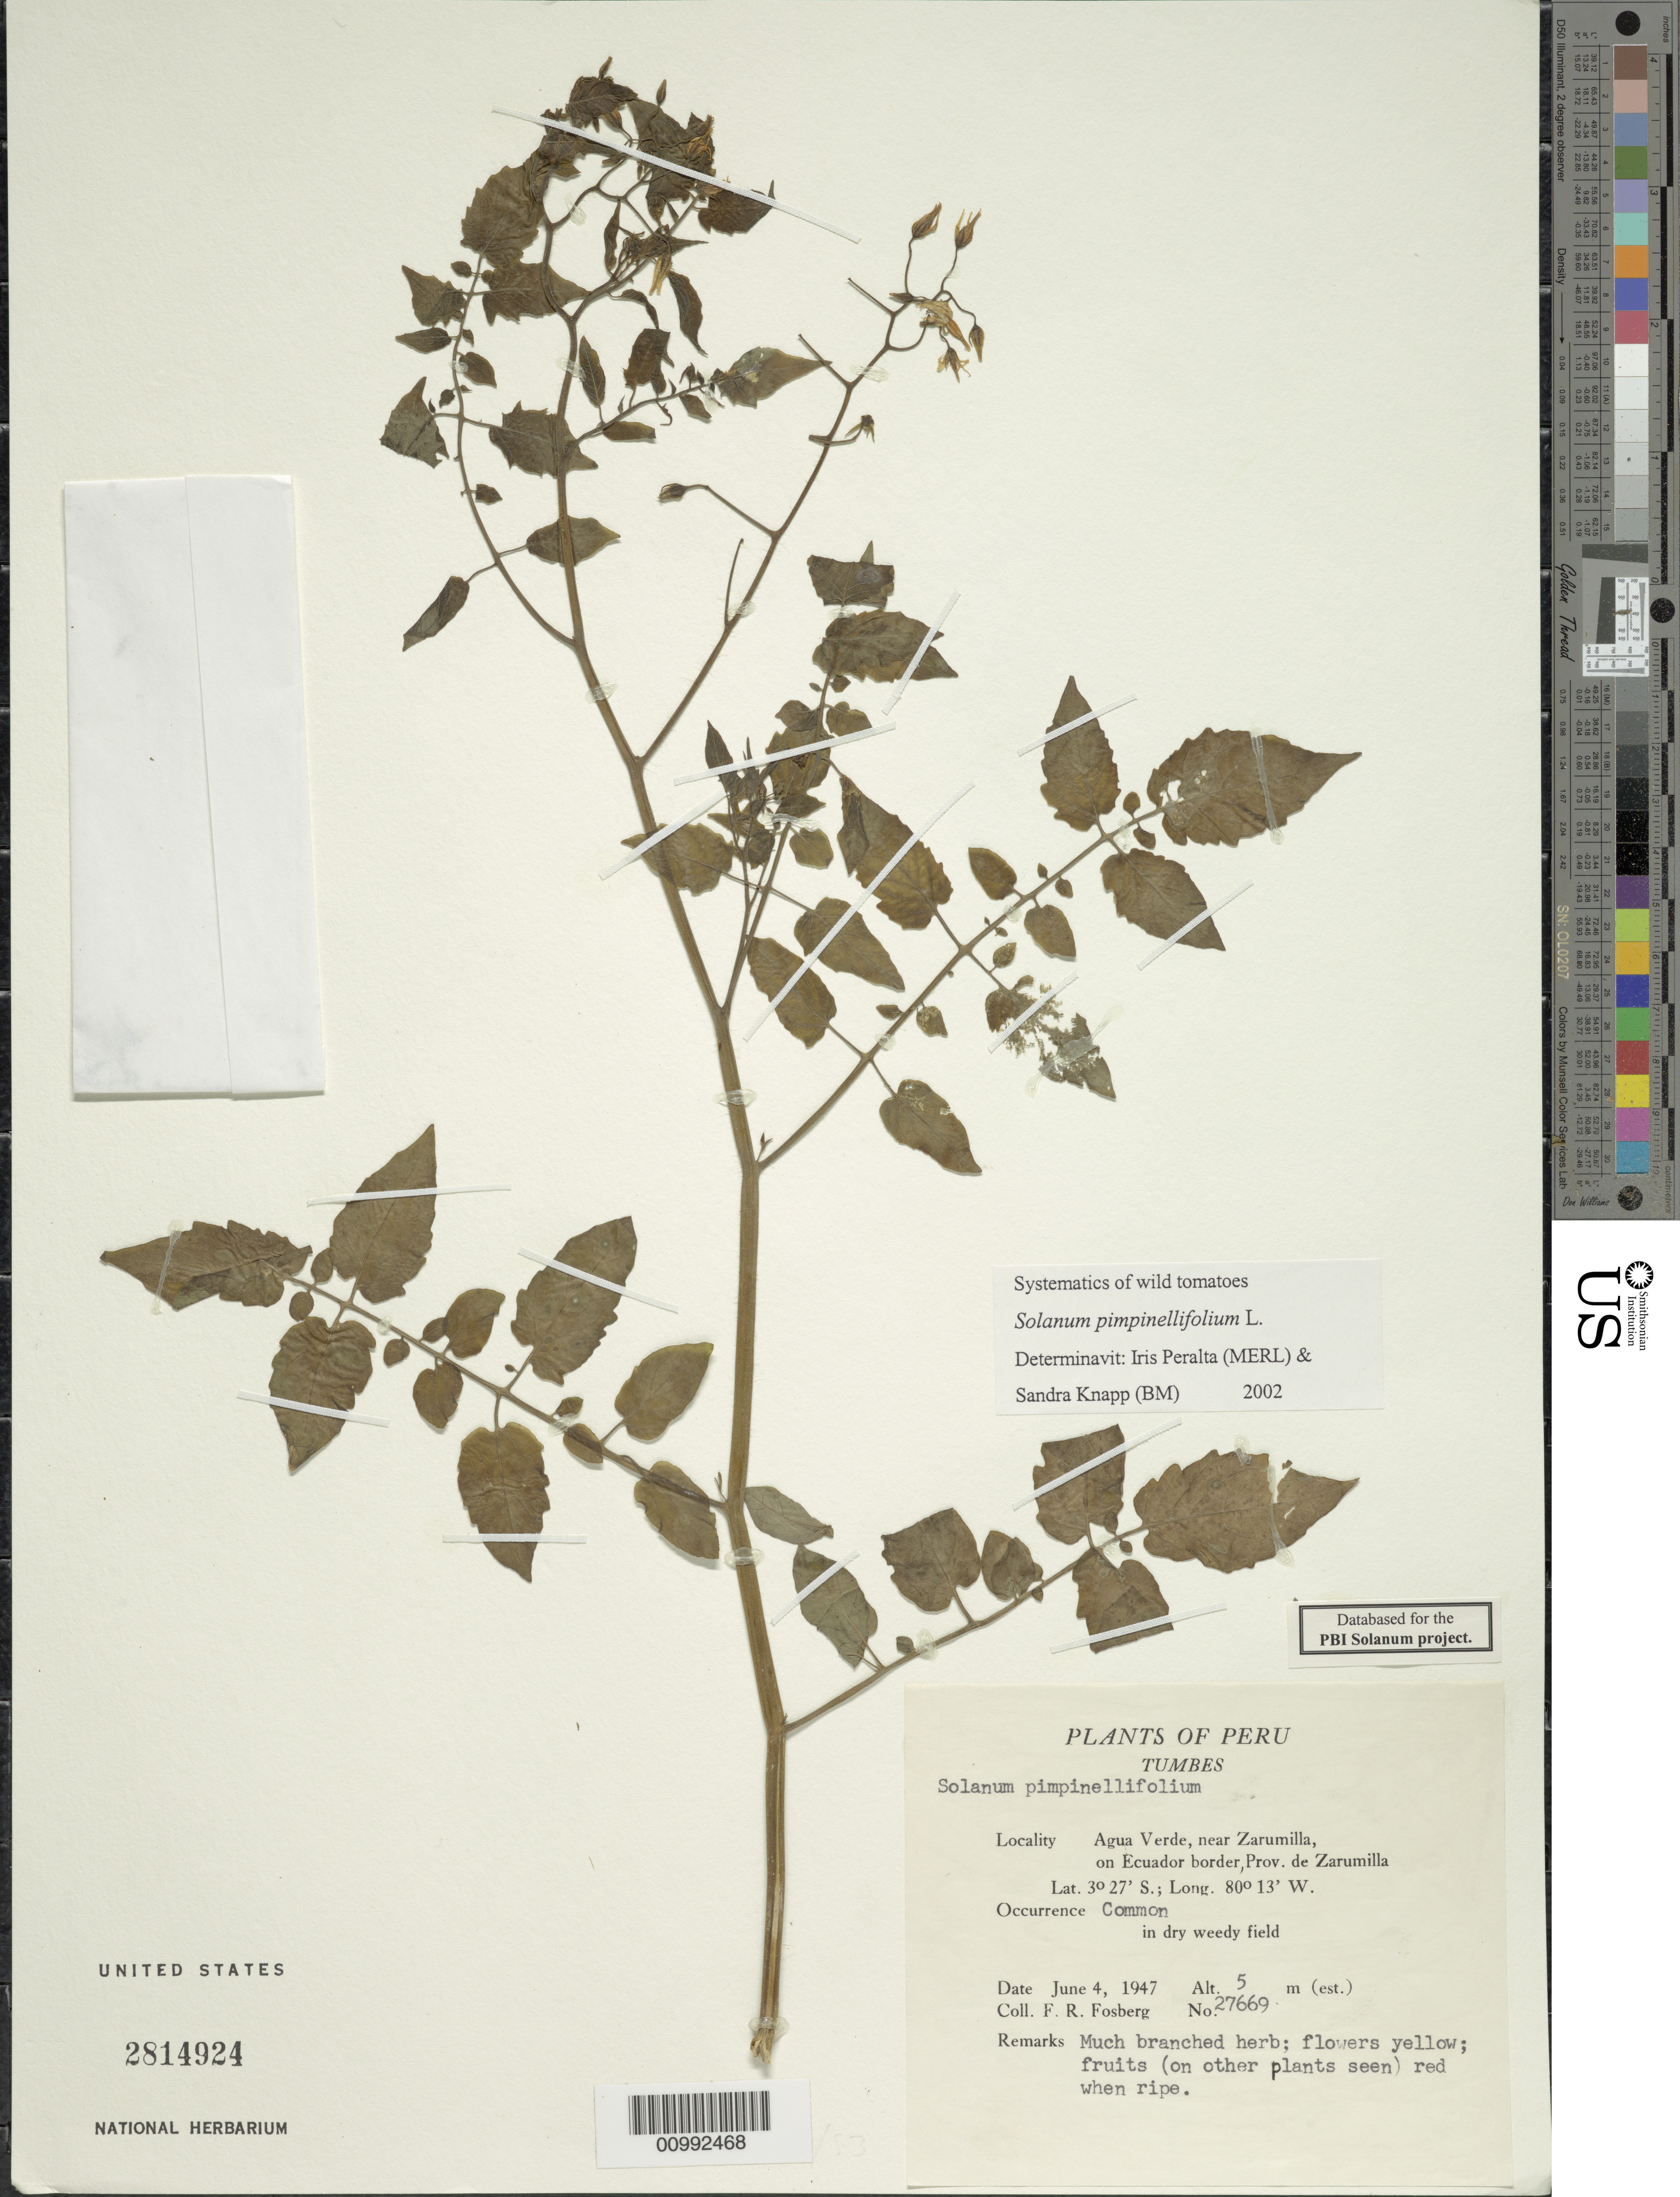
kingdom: Plantae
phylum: Tracheophyta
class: Magnoliopsida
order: Solanales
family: Solanaceae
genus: Solanum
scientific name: Solanum pimpinellifolium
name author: L.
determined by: Peralta, Iris E.; Knapp, S. D.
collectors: F. R. Fosberg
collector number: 27669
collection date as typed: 4 Jun 1947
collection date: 1947-06-04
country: Peru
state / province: Tumbes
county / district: Zarumilla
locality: Agua Verde, near Zarumilla, on Ecuador border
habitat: dry weedy field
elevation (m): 5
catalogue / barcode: US 2814924